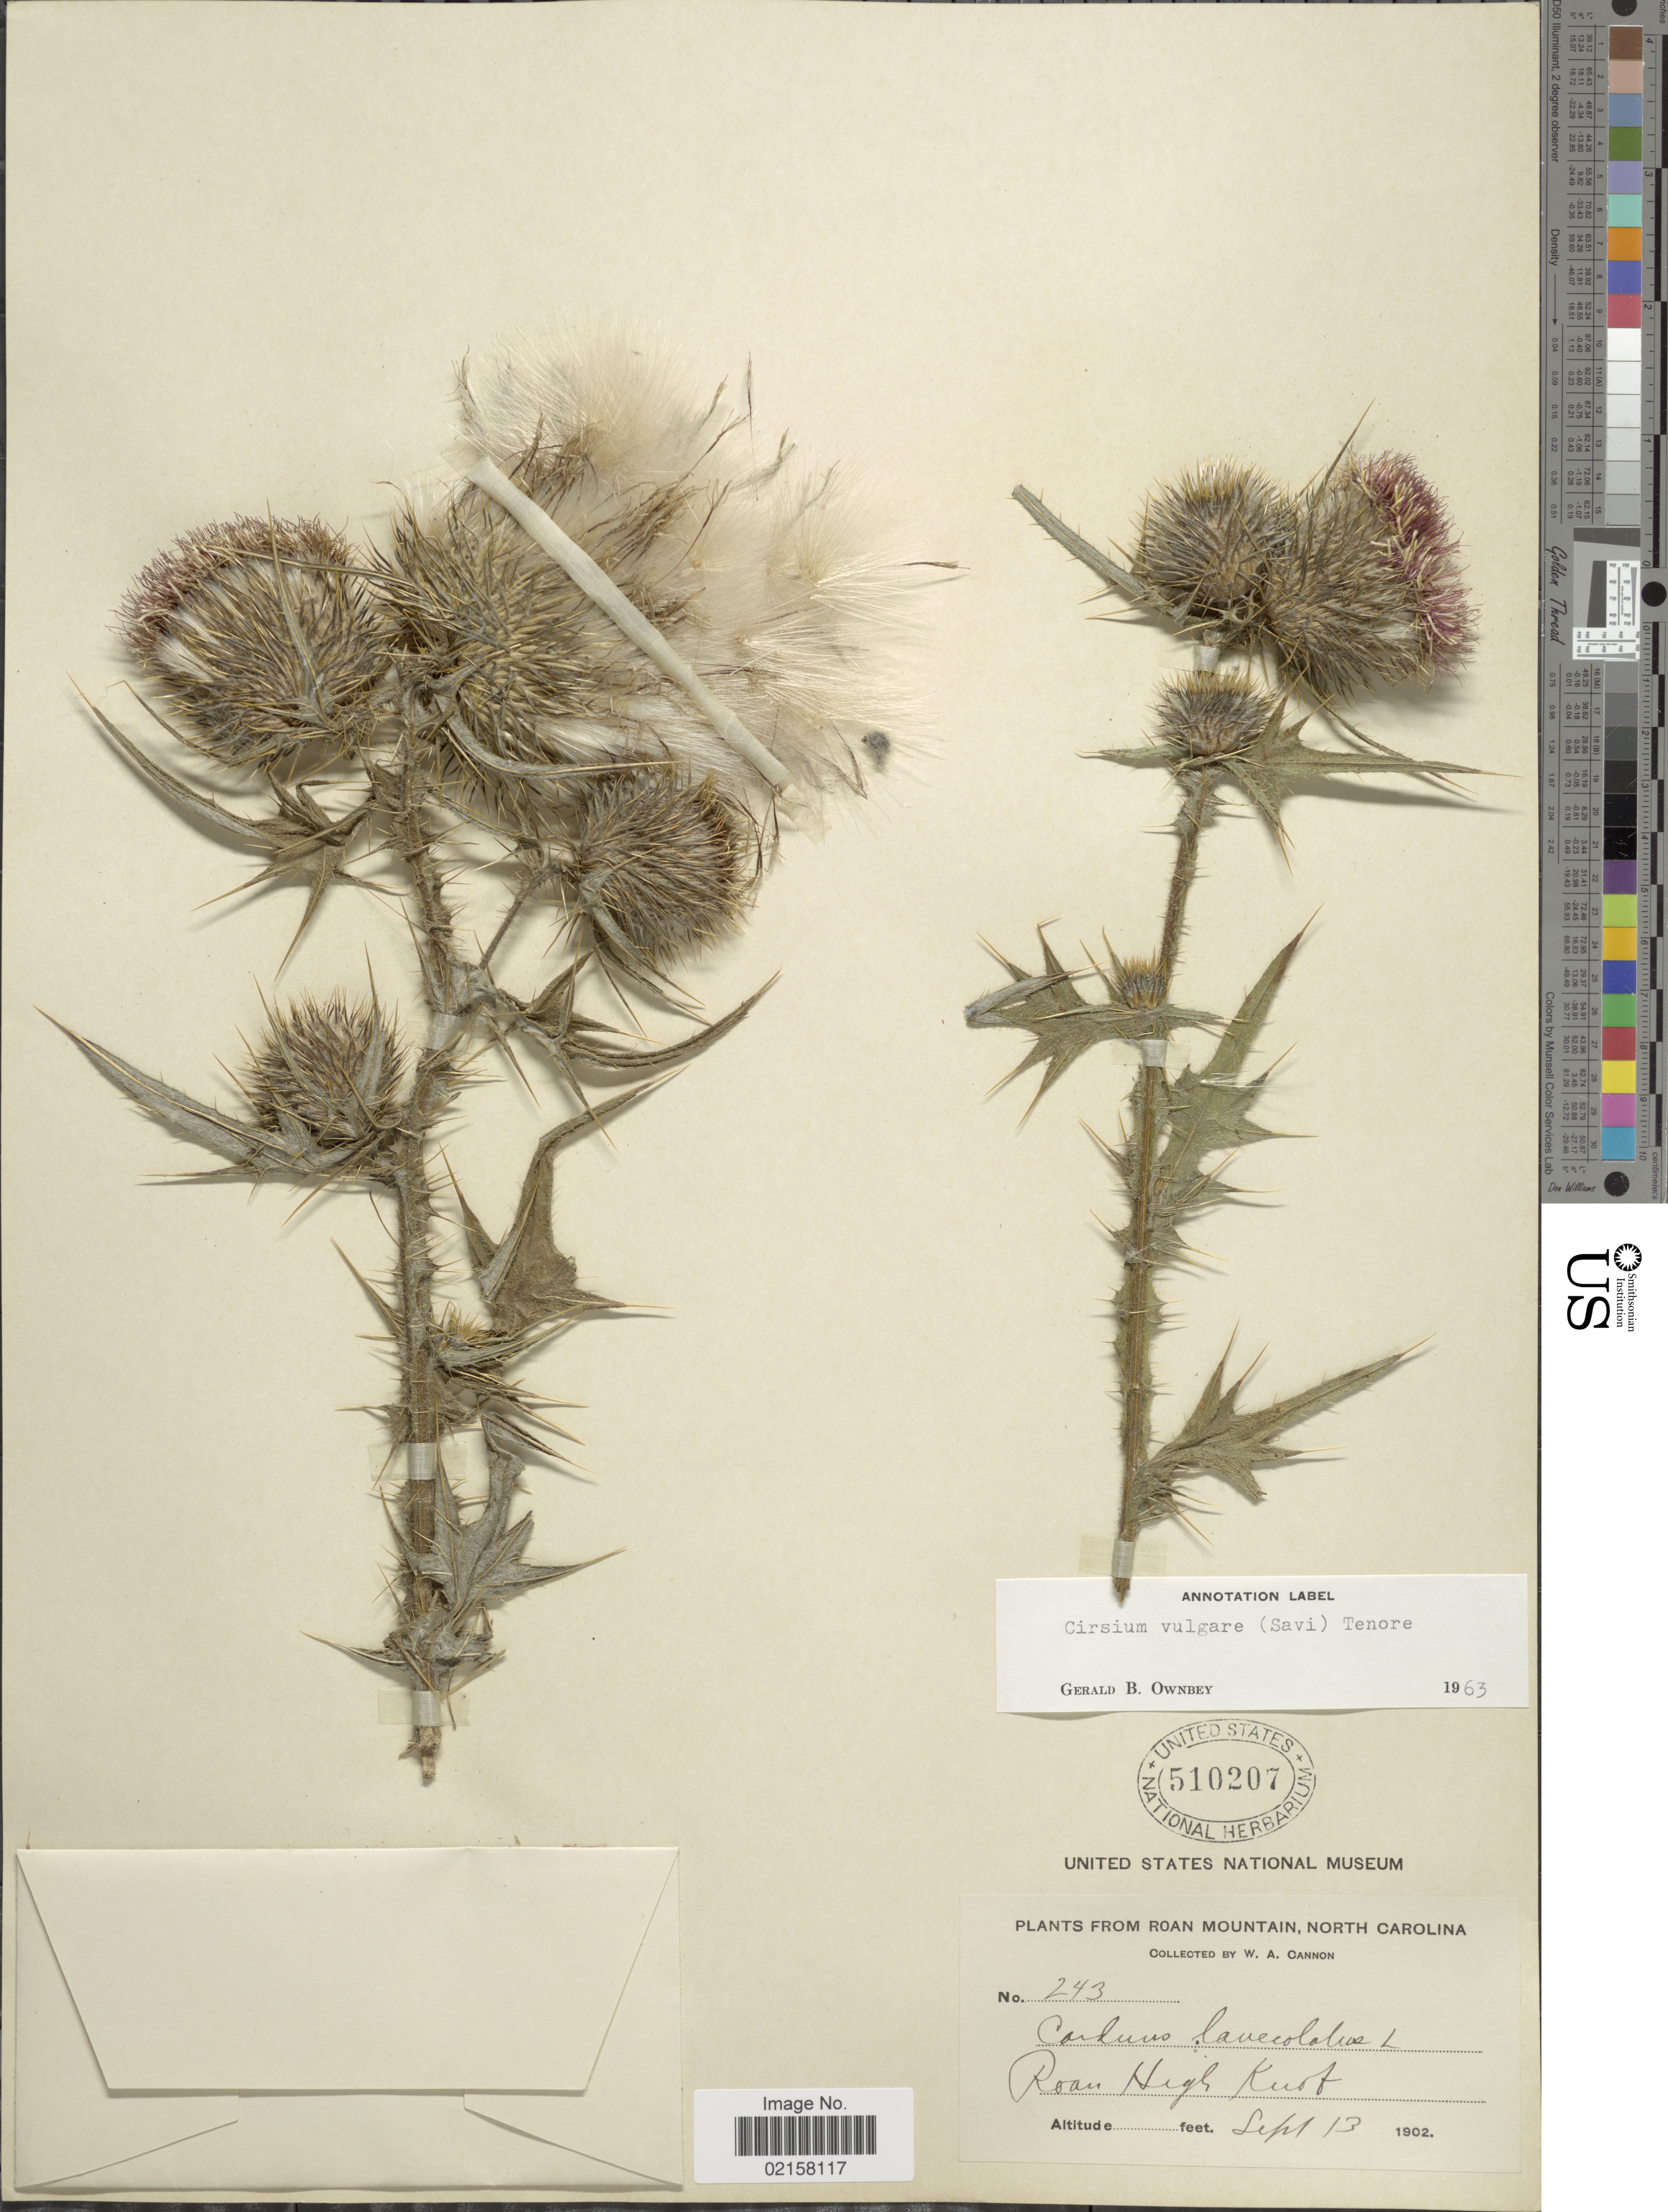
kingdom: Plantae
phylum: Tracheophyta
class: Magnoliopsida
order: Asterales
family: Asteraceae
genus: Cirsium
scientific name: Cirsium vulgare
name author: (Savi) Ten.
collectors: W. Cannon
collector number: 243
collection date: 1902-09-13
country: United States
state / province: North Carolina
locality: Roan Mountain, Roan High Knob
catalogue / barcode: US 510207